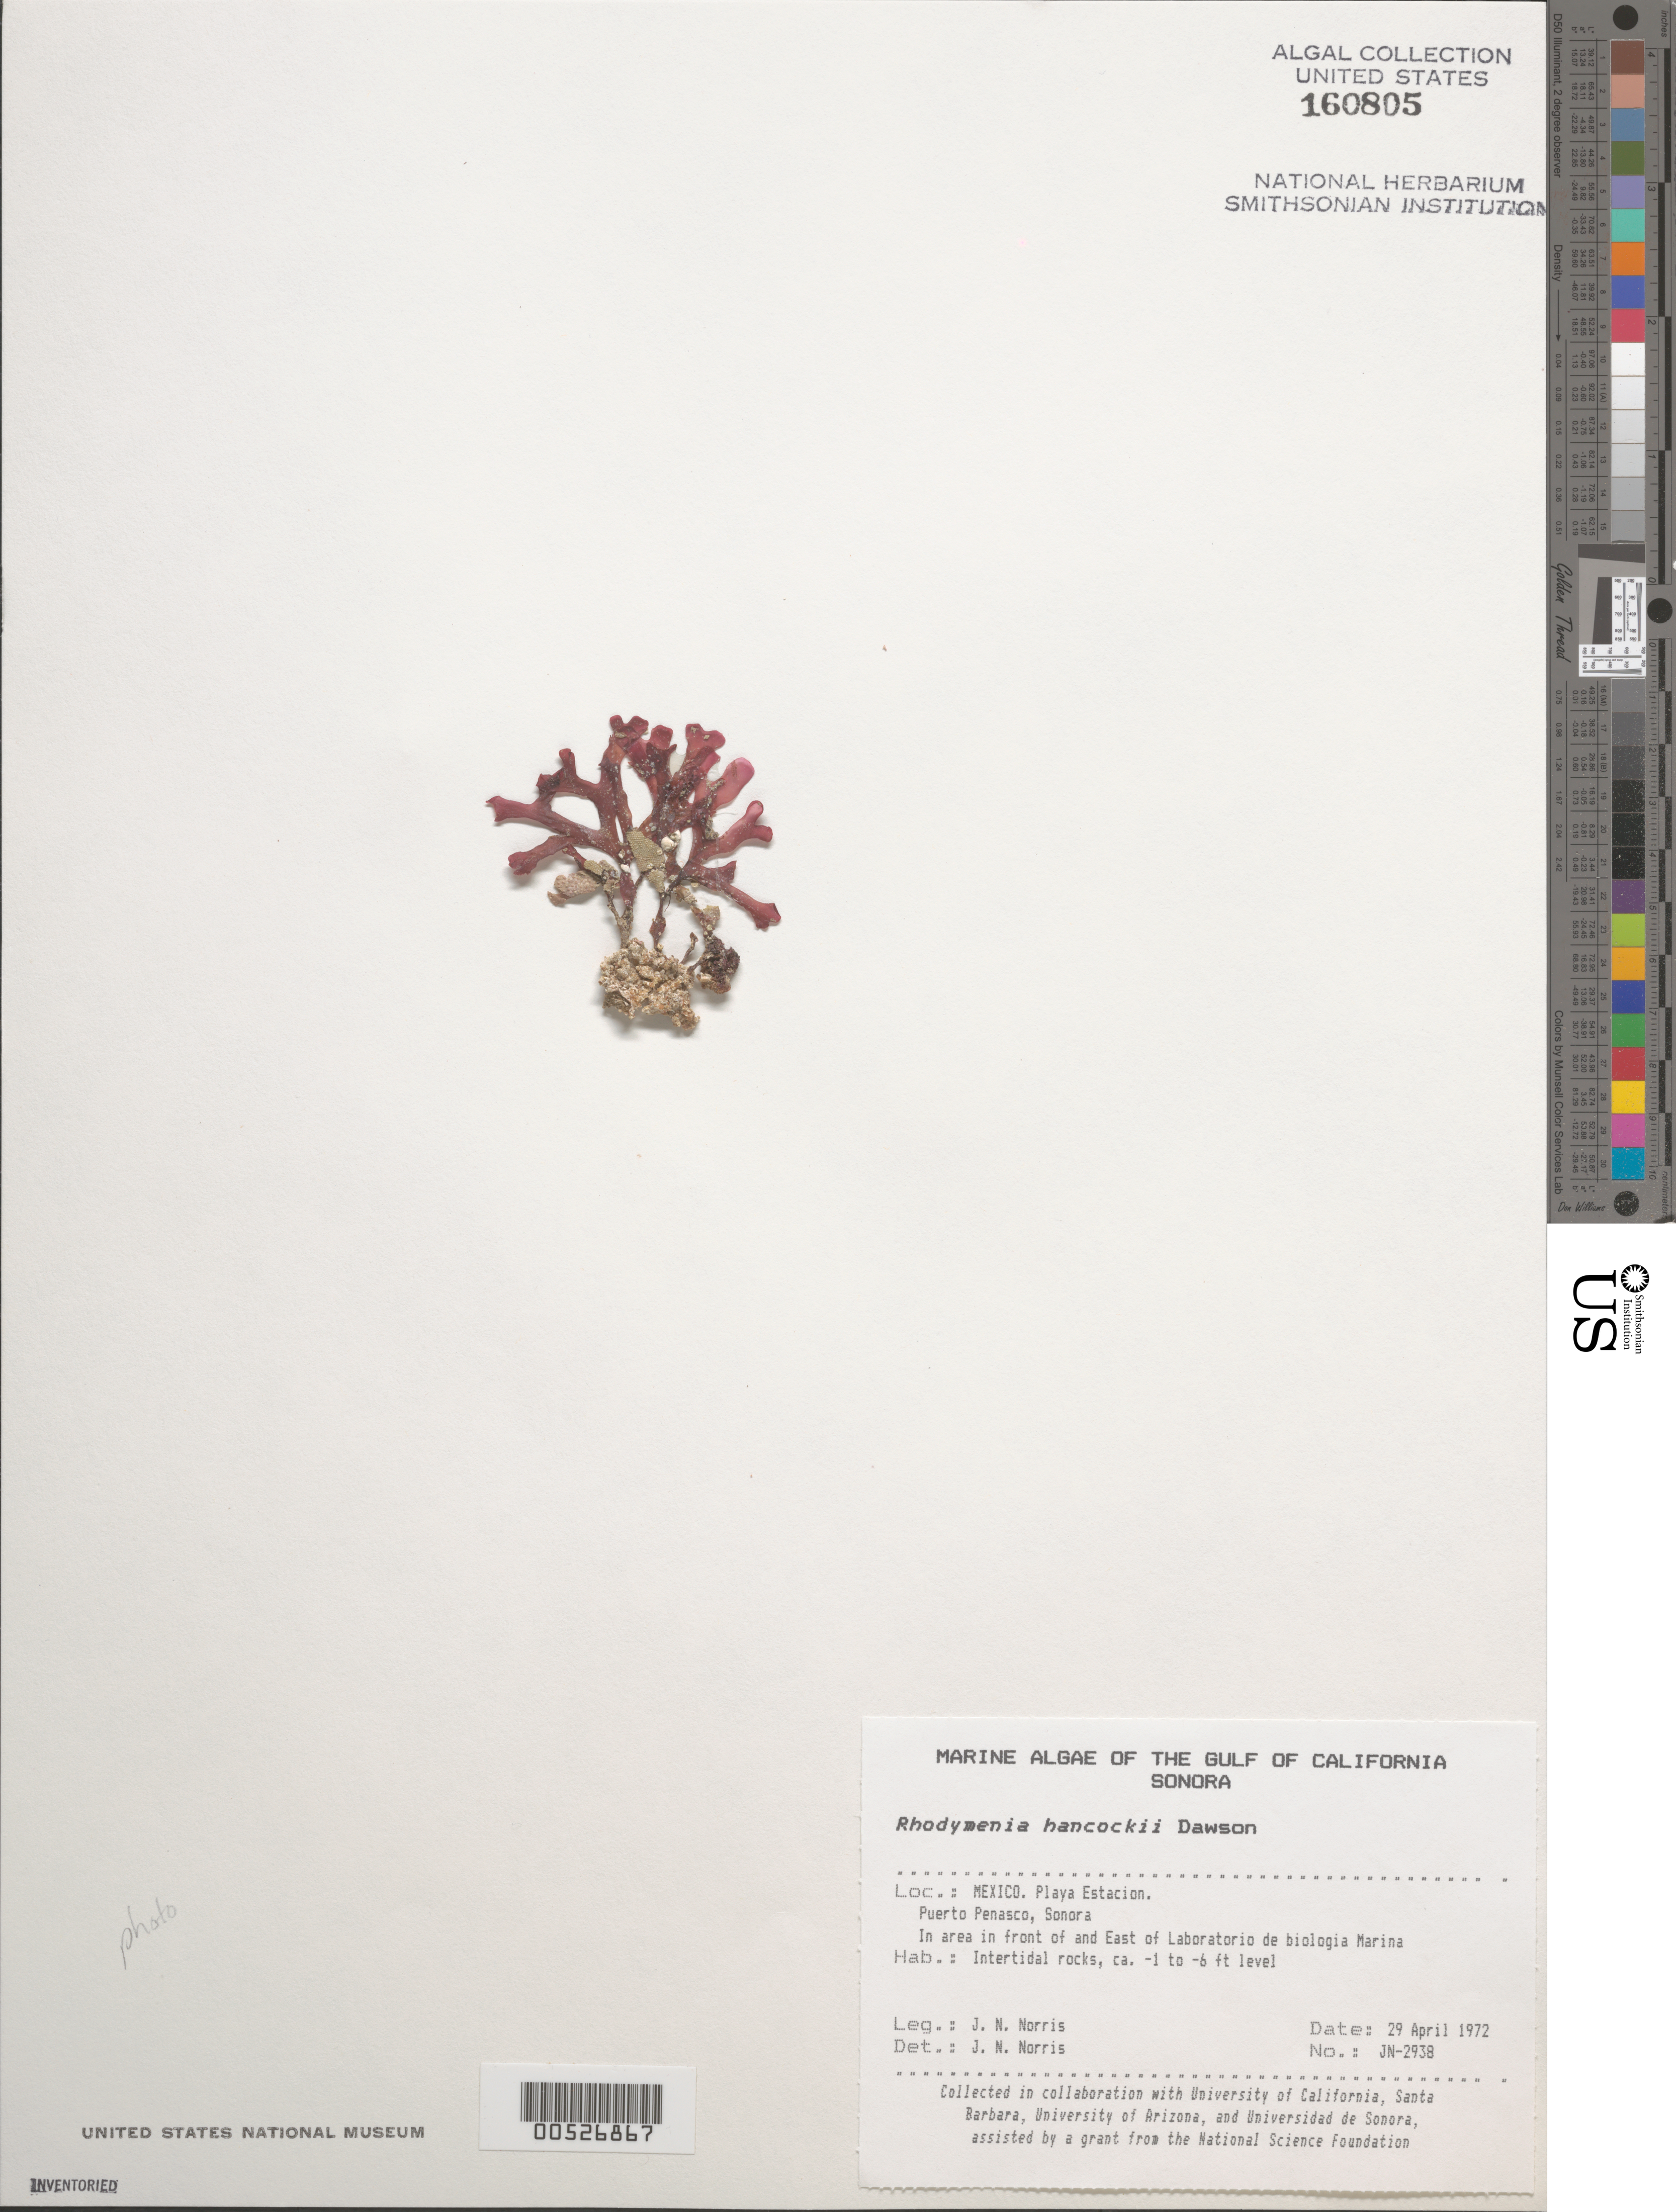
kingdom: Plantae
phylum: Rhodophyta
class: Florideophyceae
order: Rhodymeniales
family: Rhodymeniaceae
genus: Rhodymenia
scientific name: Rhodymenia hancockii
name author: E.Y. Dawson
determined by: Norris, James N.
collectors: J. N. Norris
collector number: JN-2938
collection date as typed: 29 Apr 1972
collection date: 1972-04-29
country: Mexico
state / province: Sonora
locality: Playa Estacion, Puerto Penasco, marine station shore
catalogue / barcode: US 160805